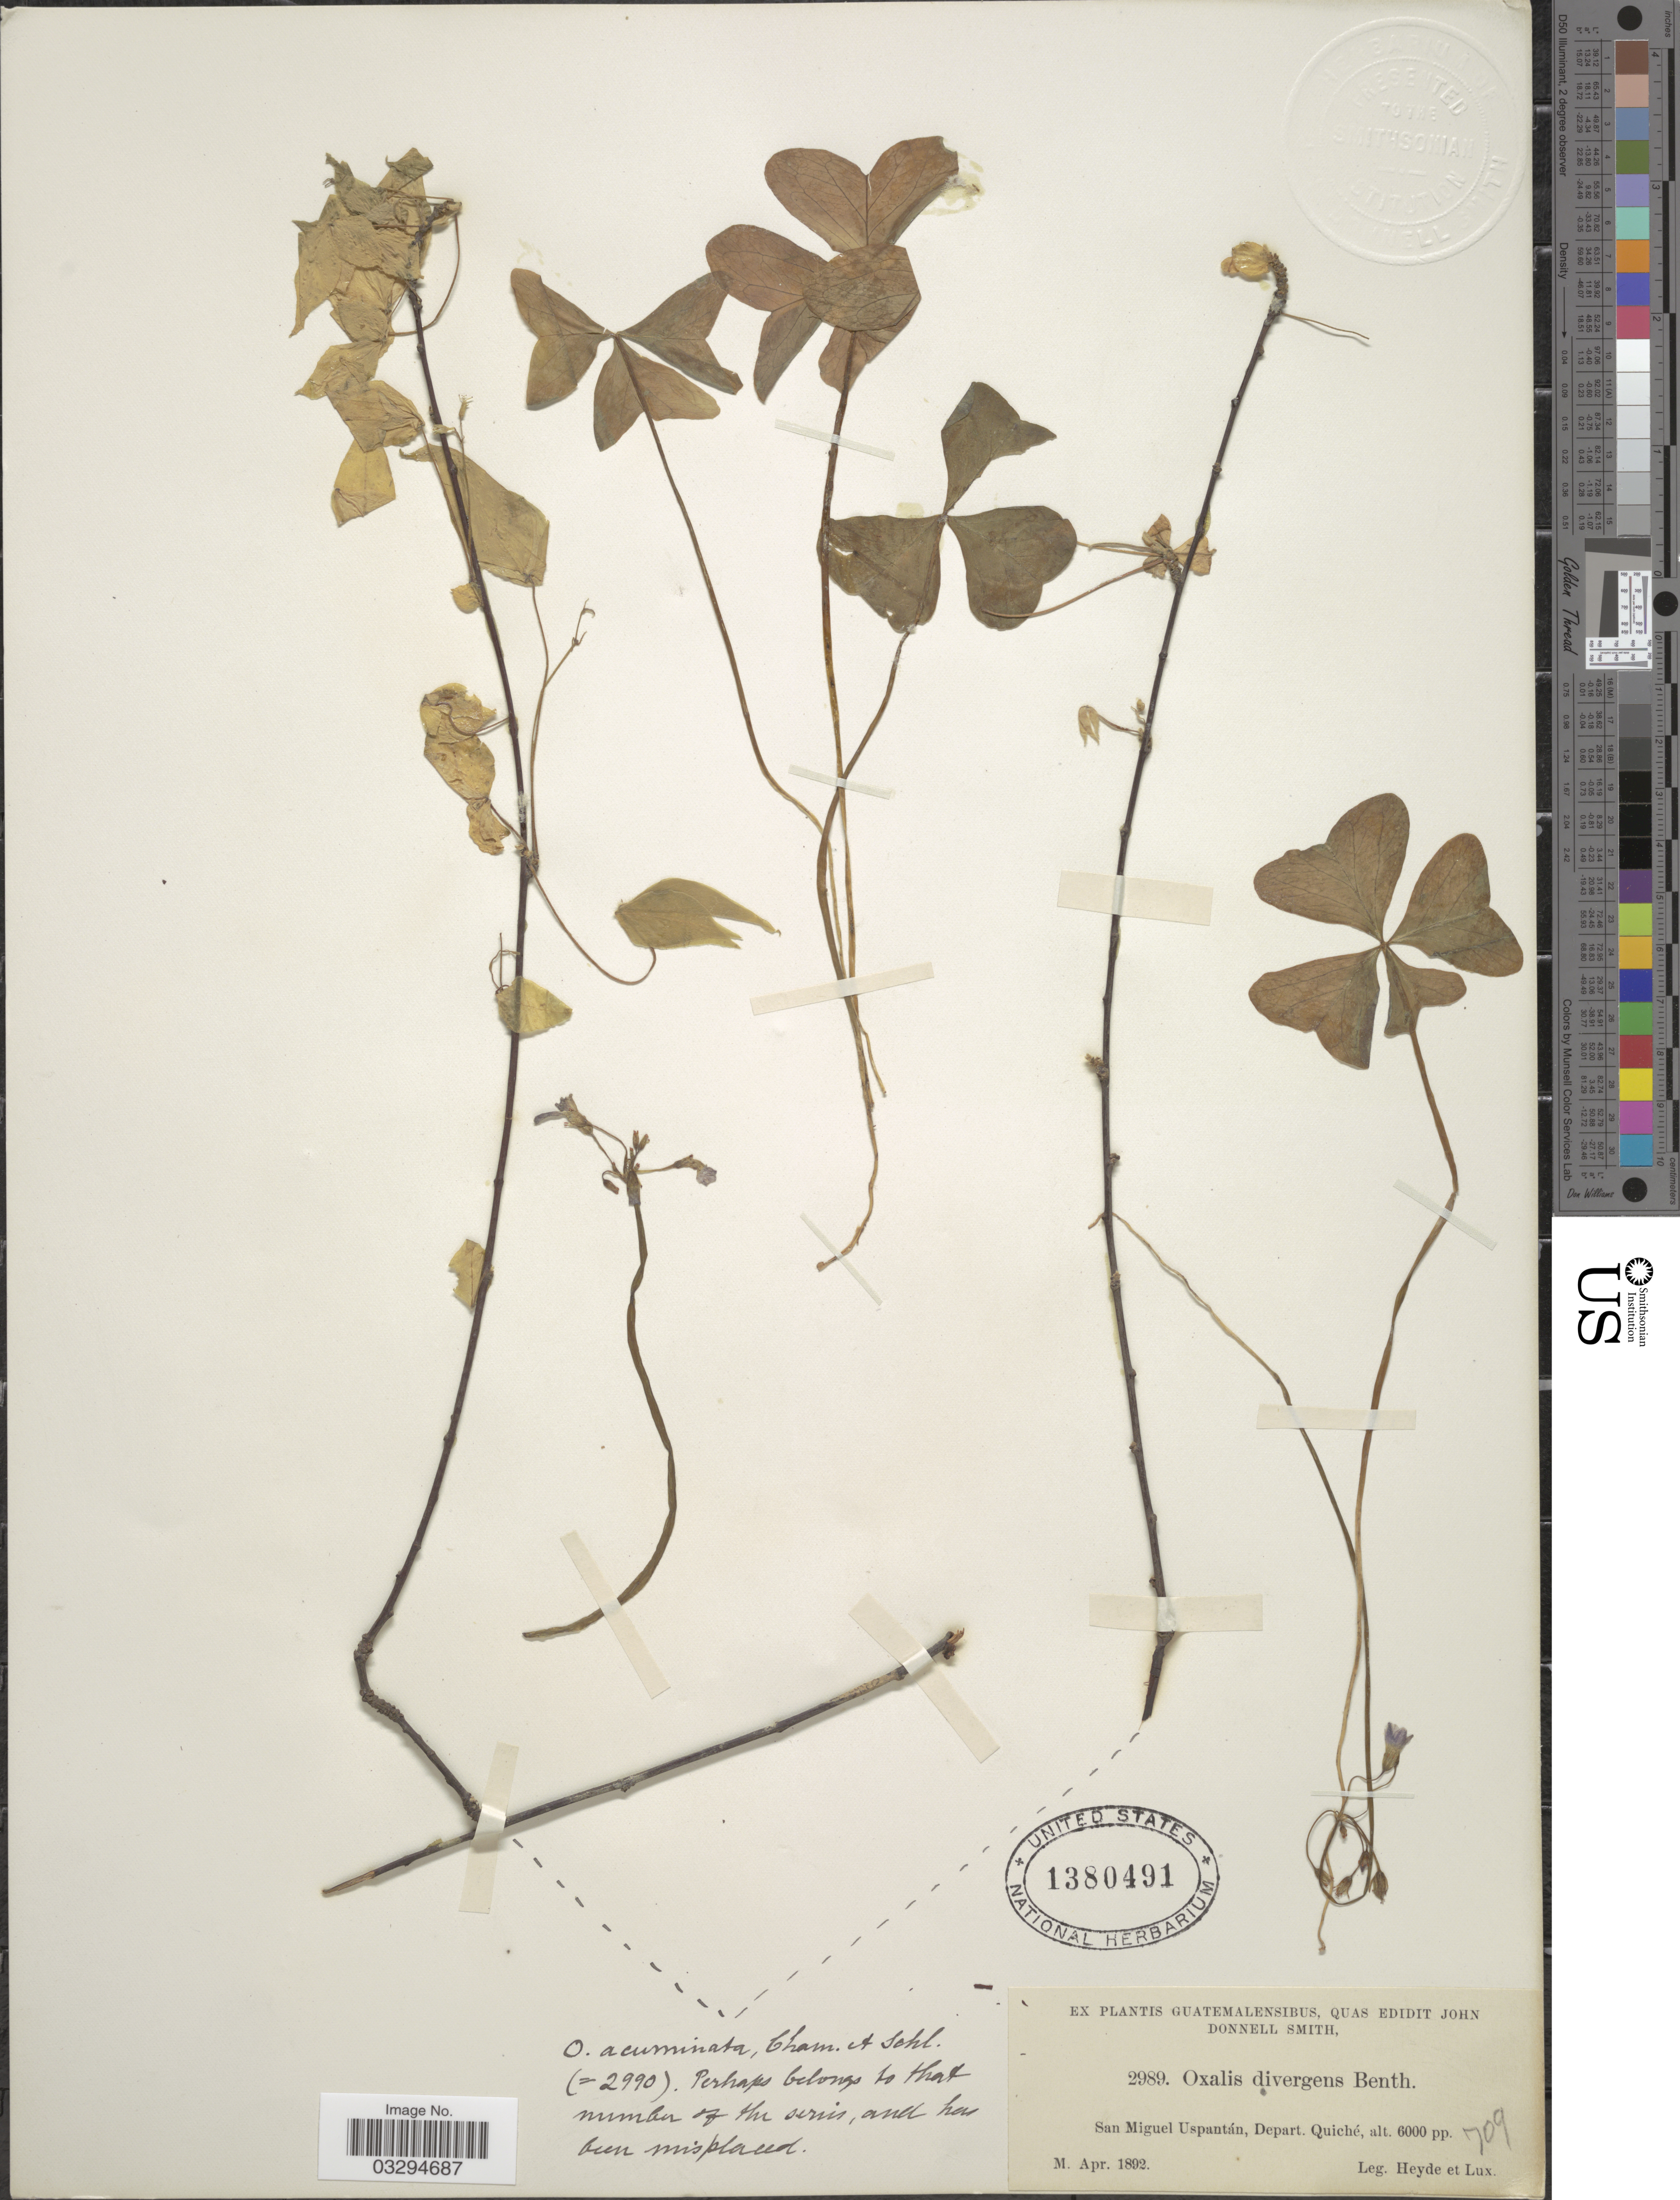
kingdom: Plantae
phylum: Tracheophyta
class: Magnoliopsida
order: Oxalidales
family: Oxalidaceae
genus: Oxalis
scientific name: Oxalis divergens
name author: Benth. ex Lindl.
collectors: Heyde & Lux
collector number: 2989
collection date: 1892-04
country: Guatemala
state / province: El Quiché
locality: San Miguel Uspantán, Depart. Quiché.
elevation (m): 1829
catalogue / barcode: US 1380491